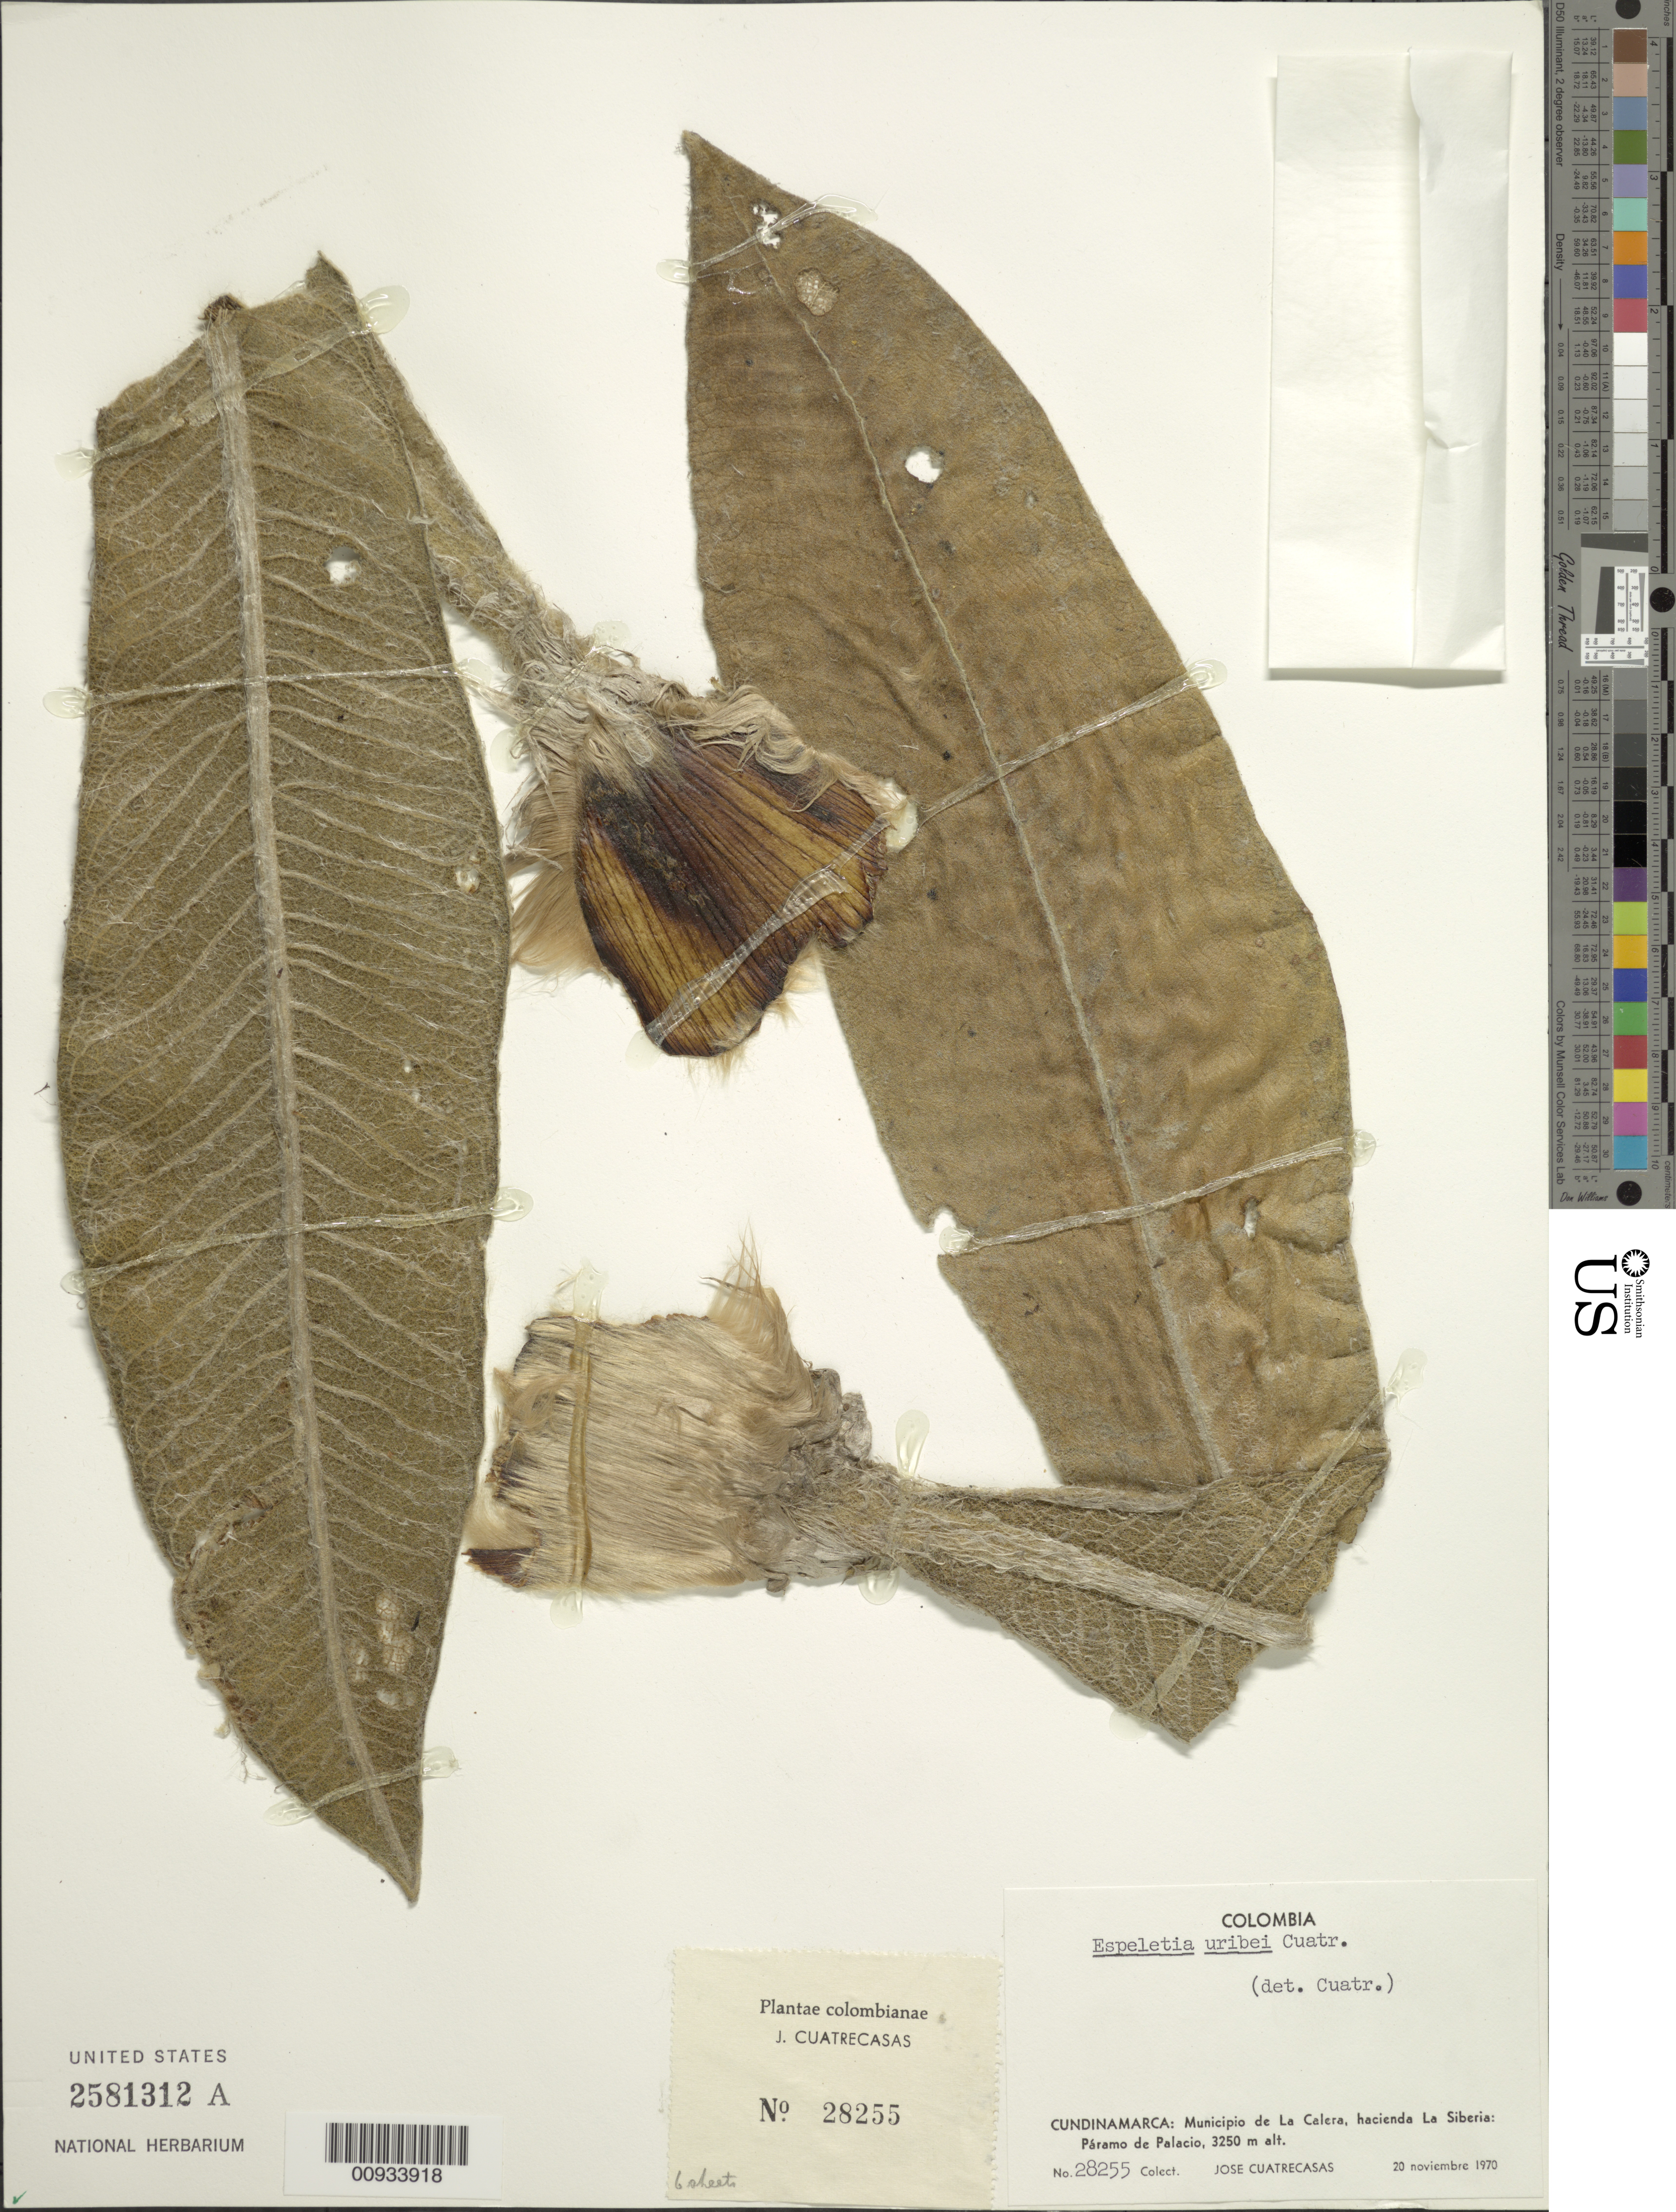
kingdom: Plantae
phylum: Tracheophyta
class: Magnoliopsida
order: Asterales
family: Asteraceae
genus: Espeletia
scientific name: Espeletia uribei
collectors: J. Cuatrecasas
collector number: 28255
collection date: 1970-11-20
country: Colombia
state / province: Cundinamarca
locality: Municipio de La Calera, hacienda La Siberia; Paramo de Palacio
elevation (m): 3250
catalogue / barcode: US 2581312A